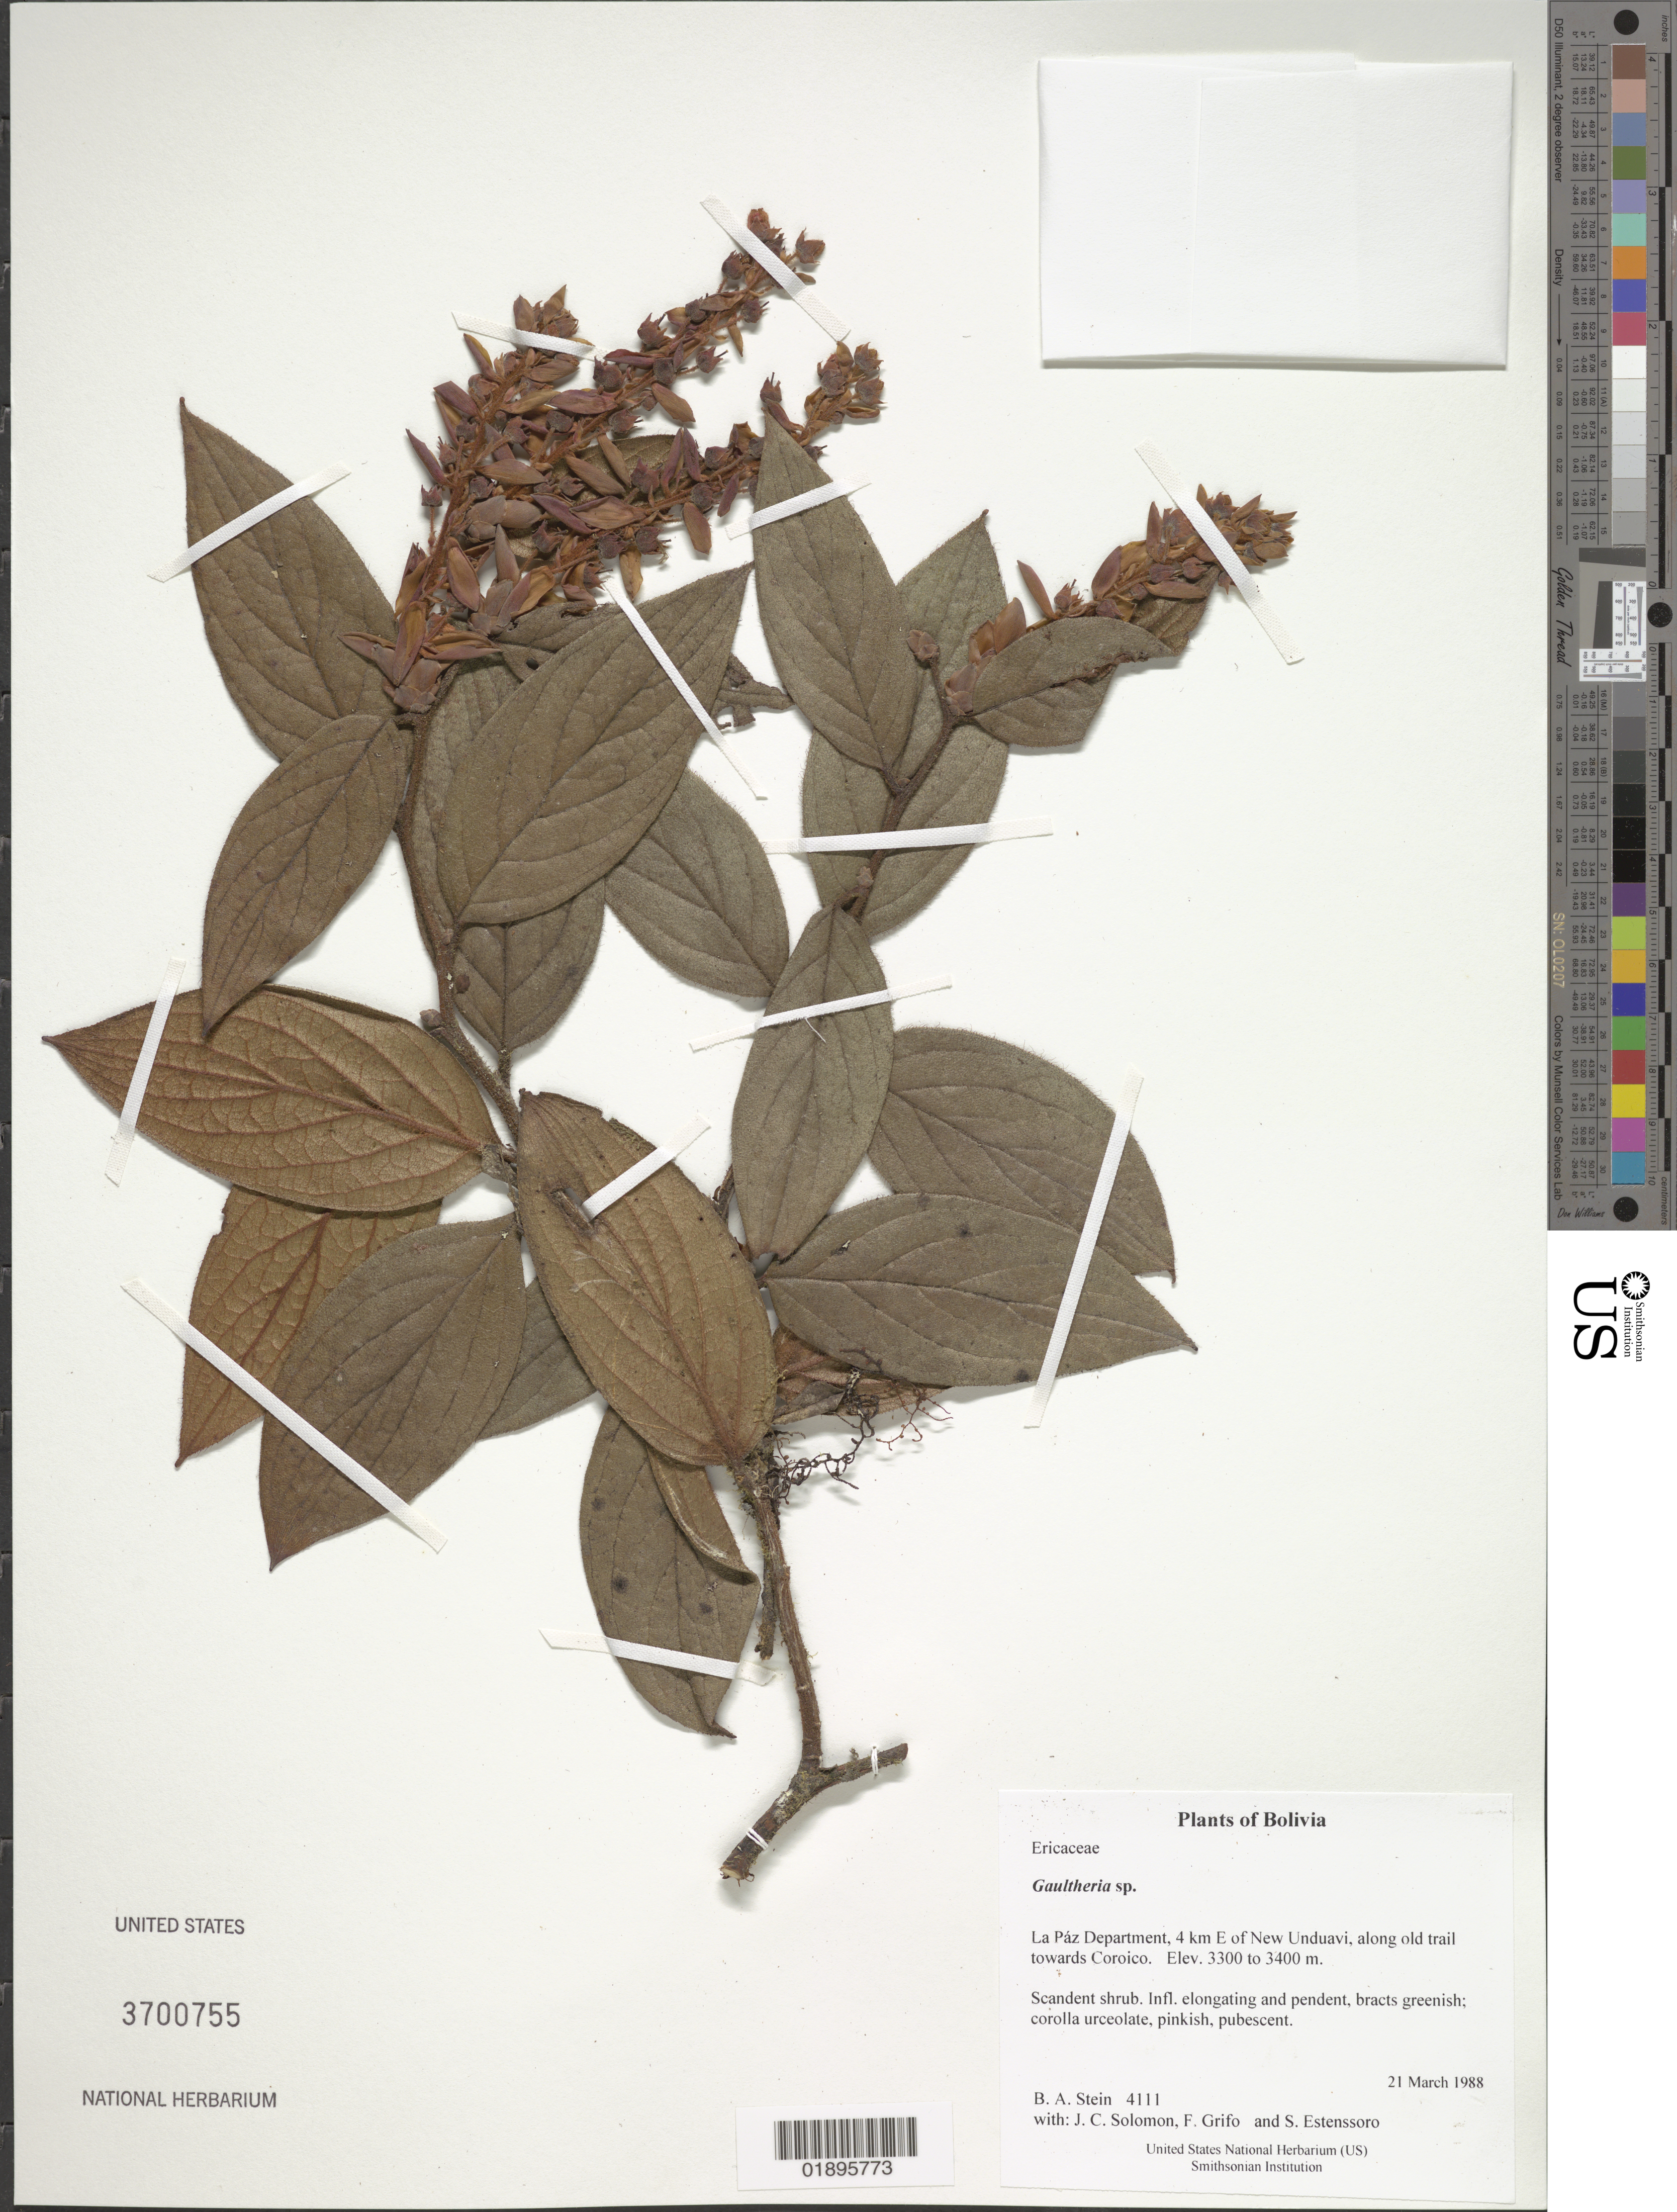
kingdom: Plantae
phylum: Tracheophyta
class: Magnoliopsida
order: Ericales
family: Ericaceae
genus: Gaultheria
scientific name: Gaultheria sp.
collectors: B. A. Stein, J. C. Solomon, F. Grifo & S. Estenssoro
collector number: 4111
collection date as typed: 21 March 1988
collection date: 1988-03-21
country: Bolivia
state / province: La Páz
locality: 4 km E of New Unduavi, along old trail towards Coroico.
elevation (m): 3300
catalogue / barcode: US 3700755